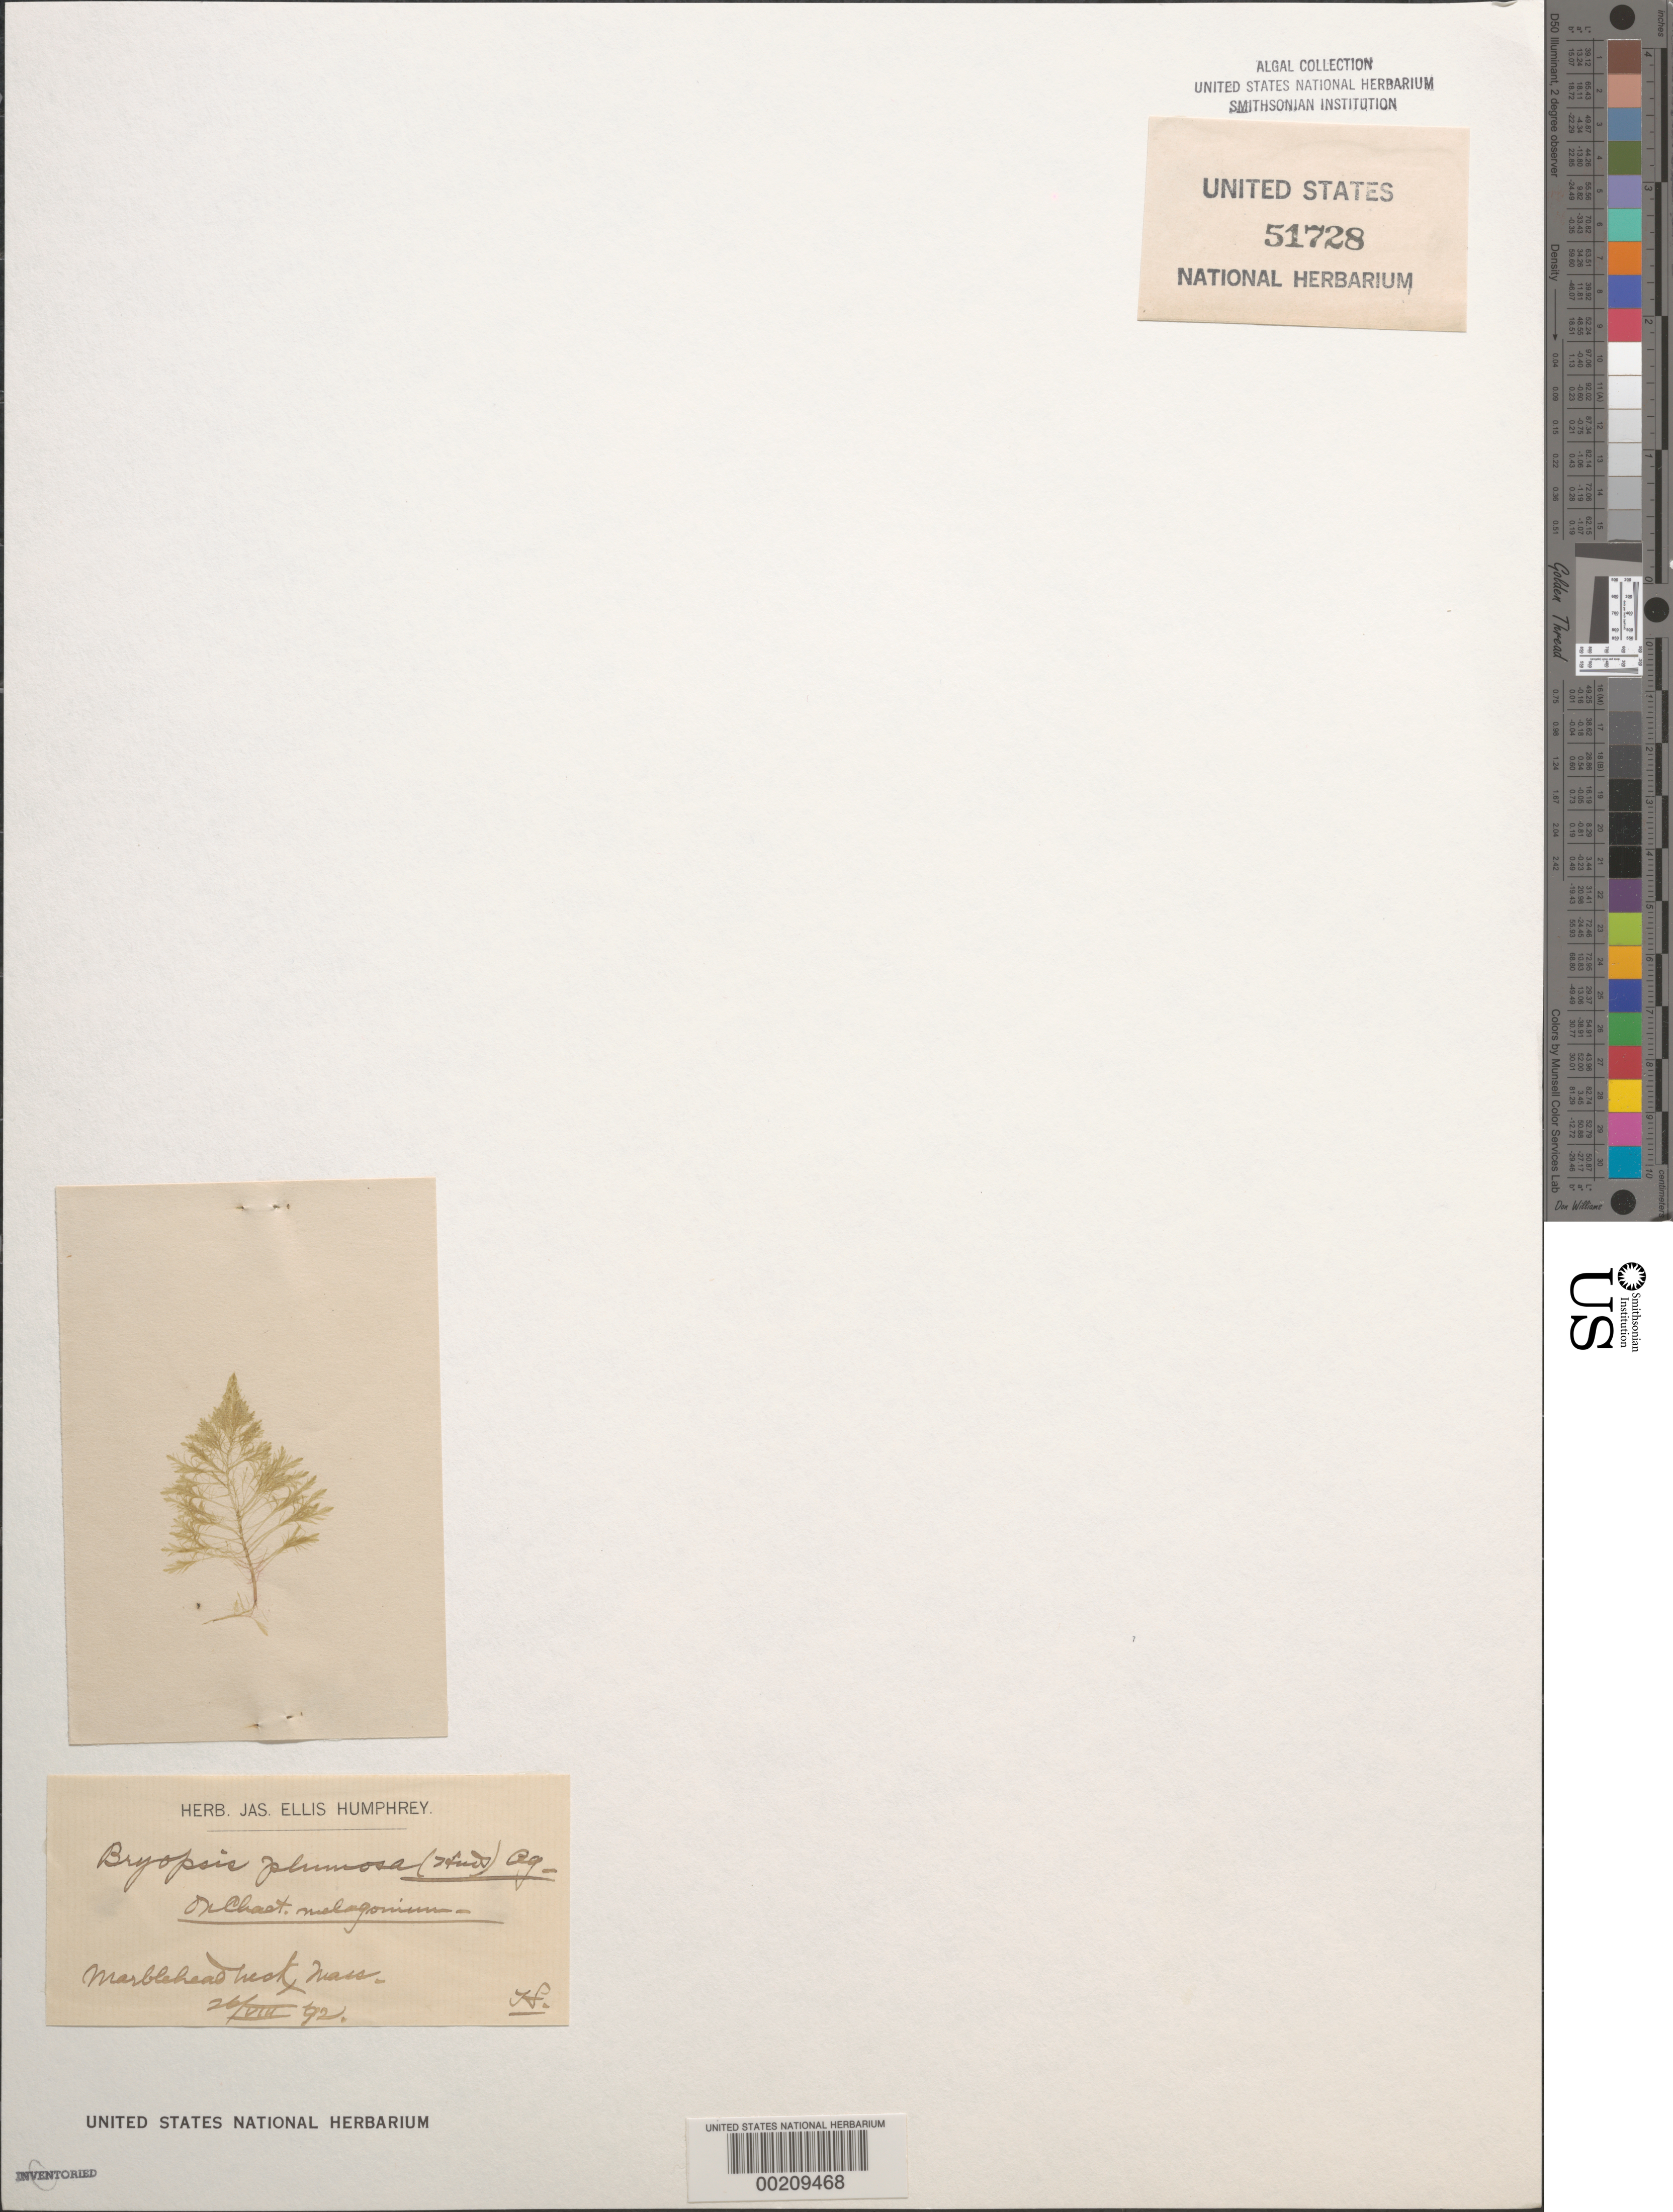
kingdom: Plantae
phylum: Chlorophyta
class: Ulvophyceae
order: Bryopsidales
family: Bryopsidaceae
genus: Bryopsis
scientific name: Bryopsis plumosa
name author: (Huds.) C. Agardh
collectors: J. Humphrey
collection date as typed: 26 Aug 1892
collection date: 1892-08-26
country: United States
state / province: Massachusetts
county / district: Essex County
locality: Marblehead Neck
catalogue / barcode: US 51728